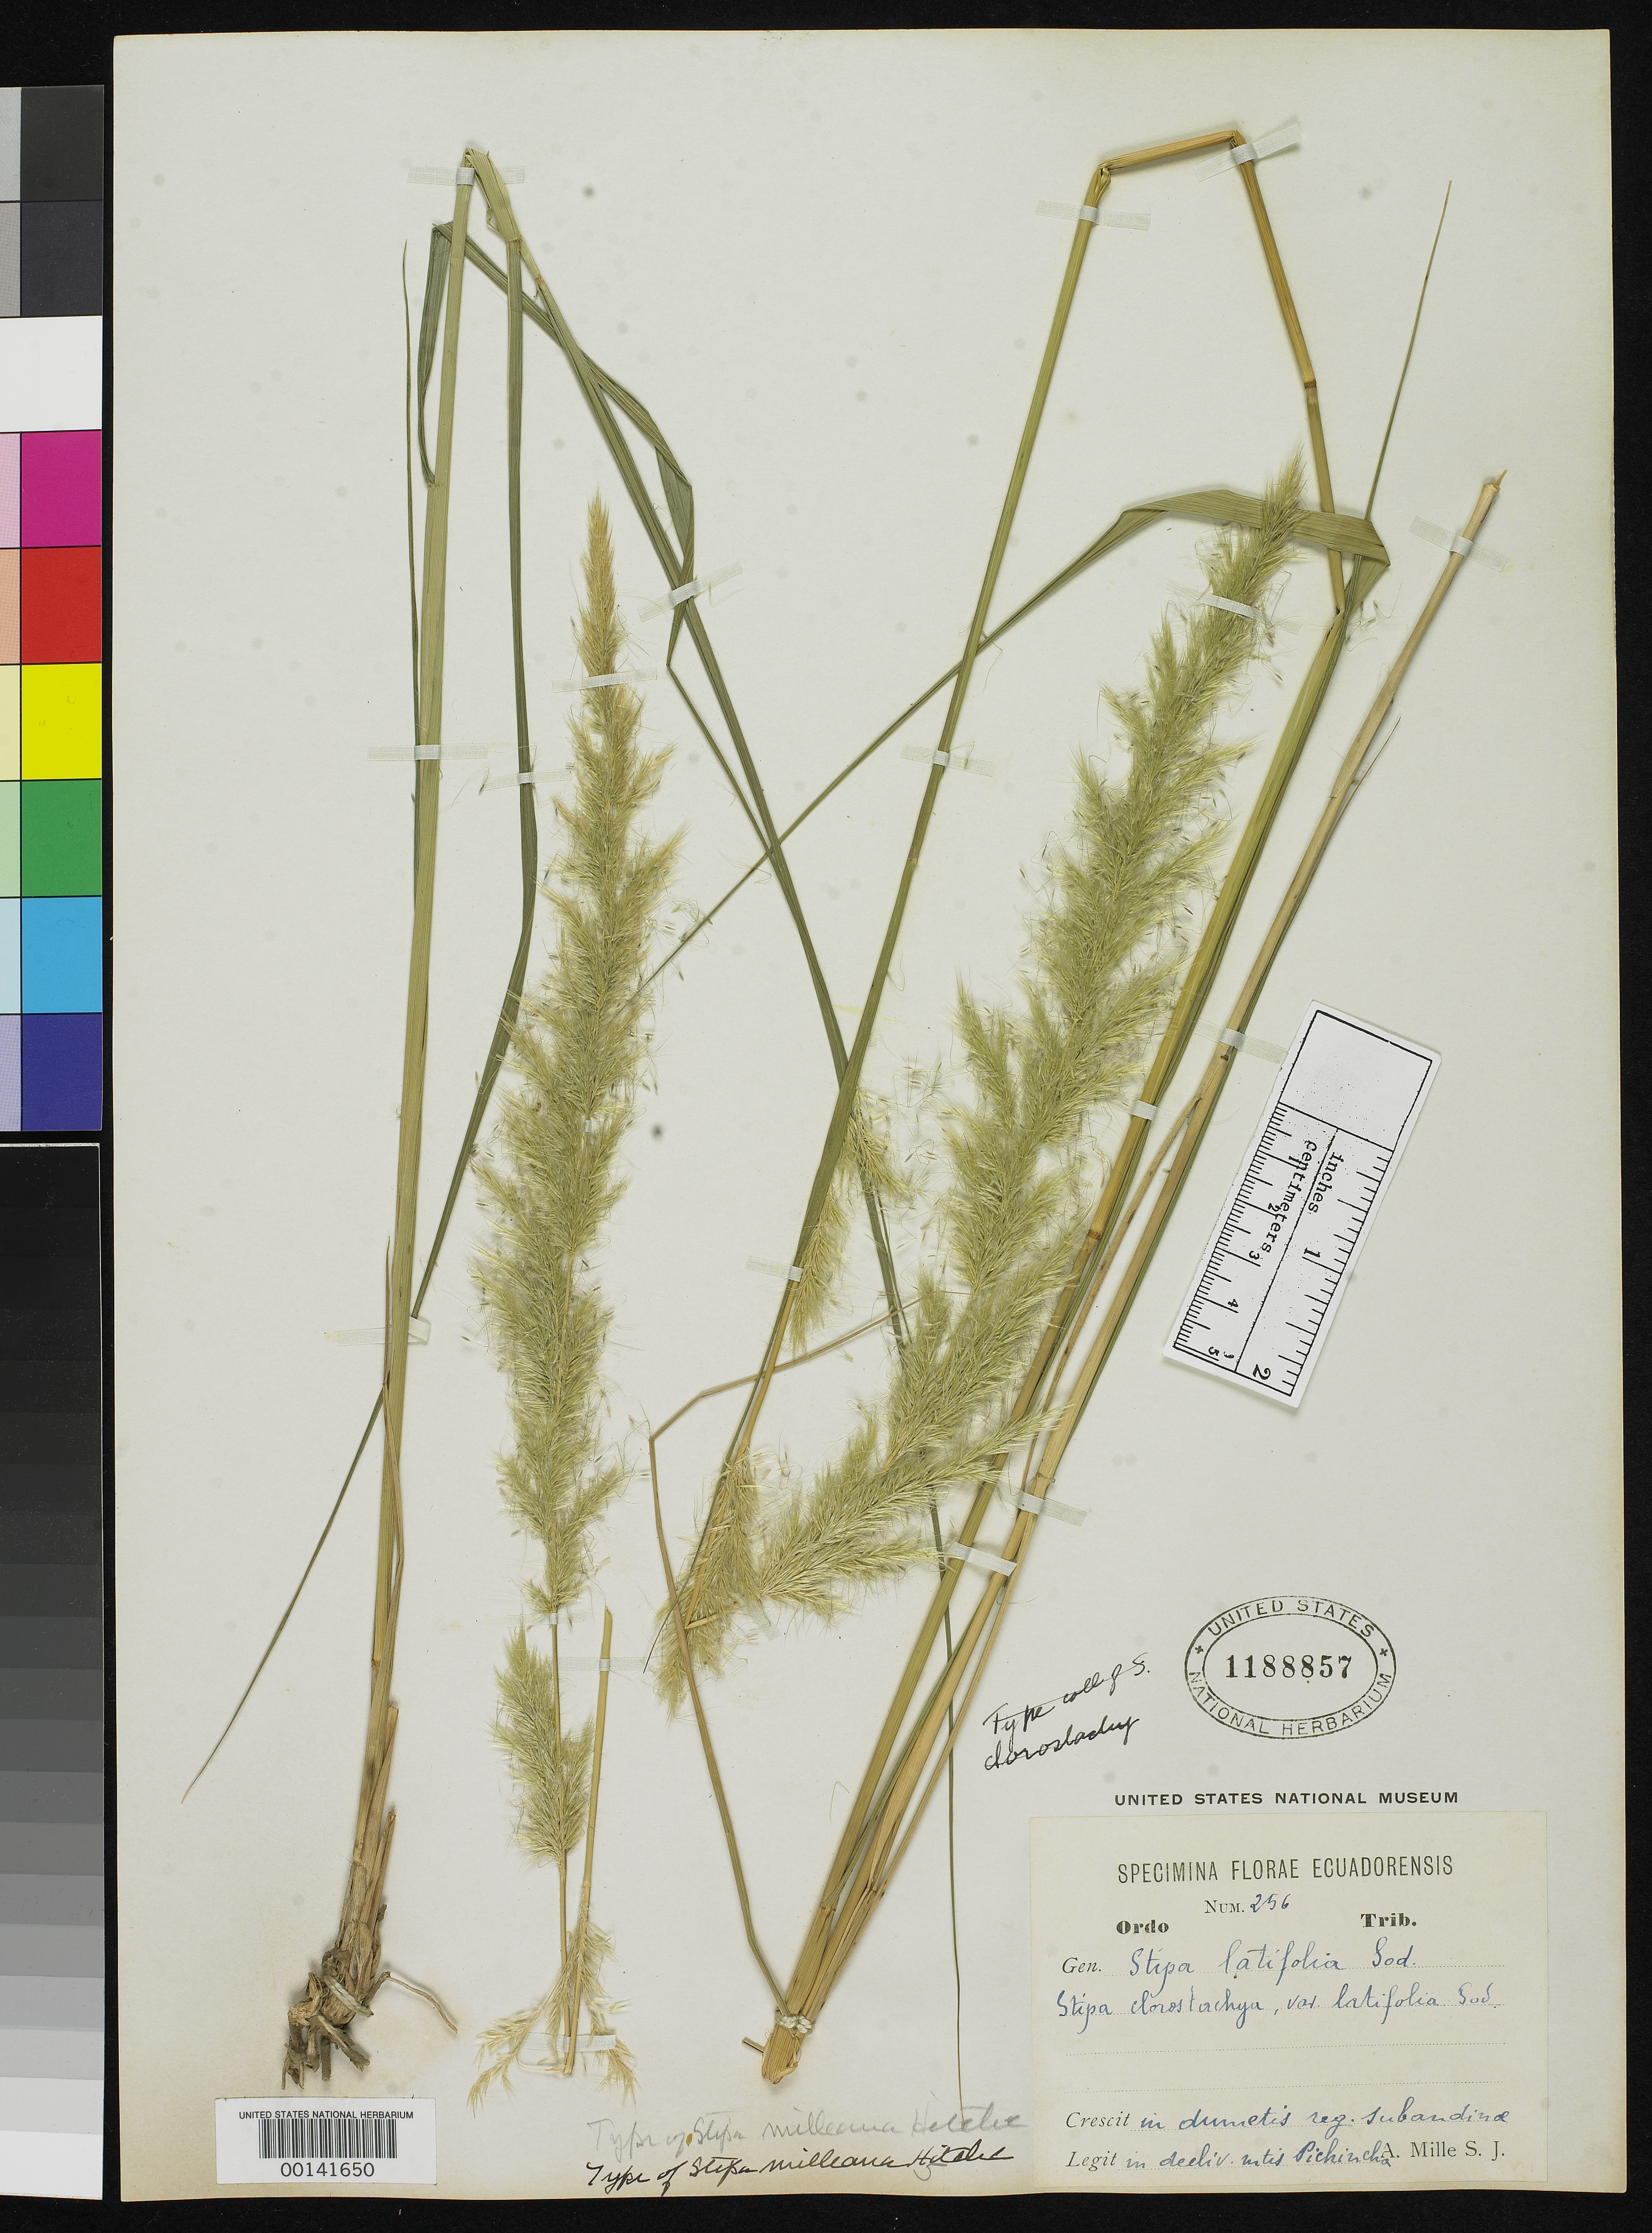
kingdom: Plantae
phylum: Tracheophyta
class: Liliopsida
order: Poales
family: Poaceae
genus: Stipa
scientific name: Stipa milleana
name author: Hitchc.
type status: Holotype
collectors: L. Mille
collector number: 256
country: Ecuador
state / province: Pichincha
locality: Mt. Pichincha, near Quito.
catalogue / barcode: US 1188857